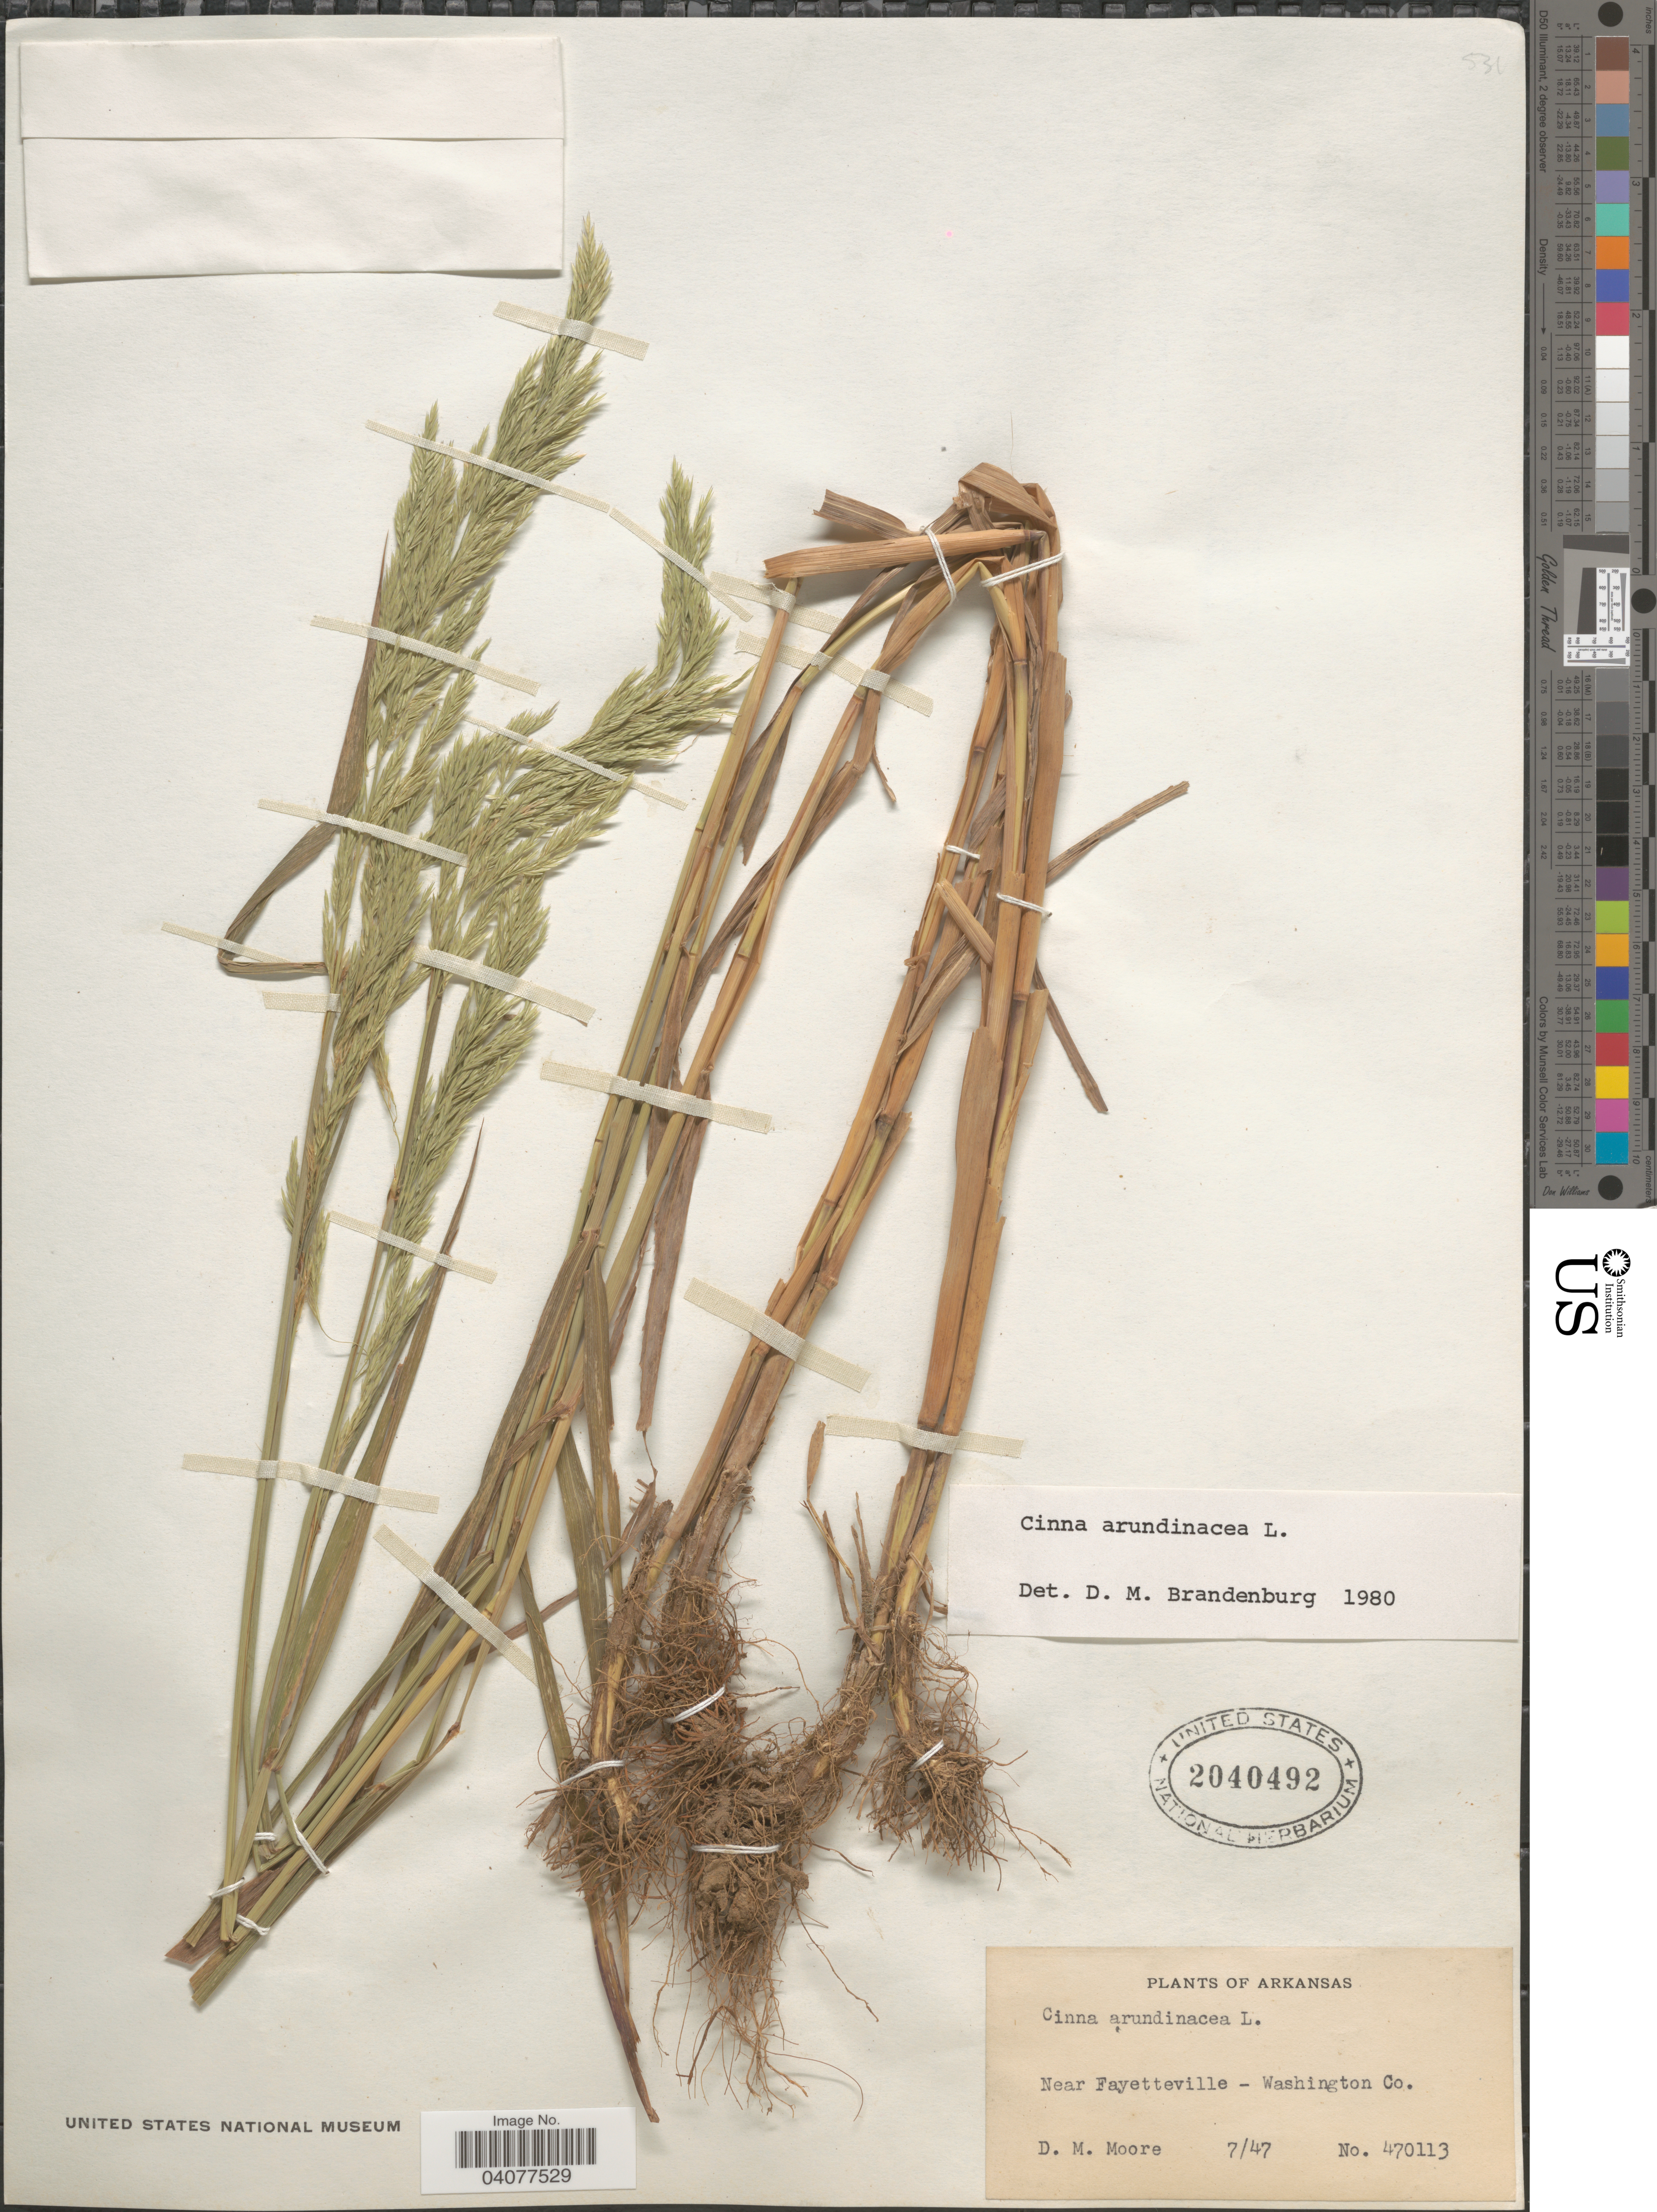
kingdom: Plantae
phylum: Tracheophyta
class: Liliopsida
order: Poales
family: Poaceae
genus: Cinna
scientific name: Cinna arundinacea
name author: L.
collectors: D. Moore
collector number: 470113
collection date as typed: Transcribed d/m/y: /7/47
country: United States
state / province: Arkansas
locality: Near Fayetteville - Washington Co.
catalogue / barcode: US 2040492